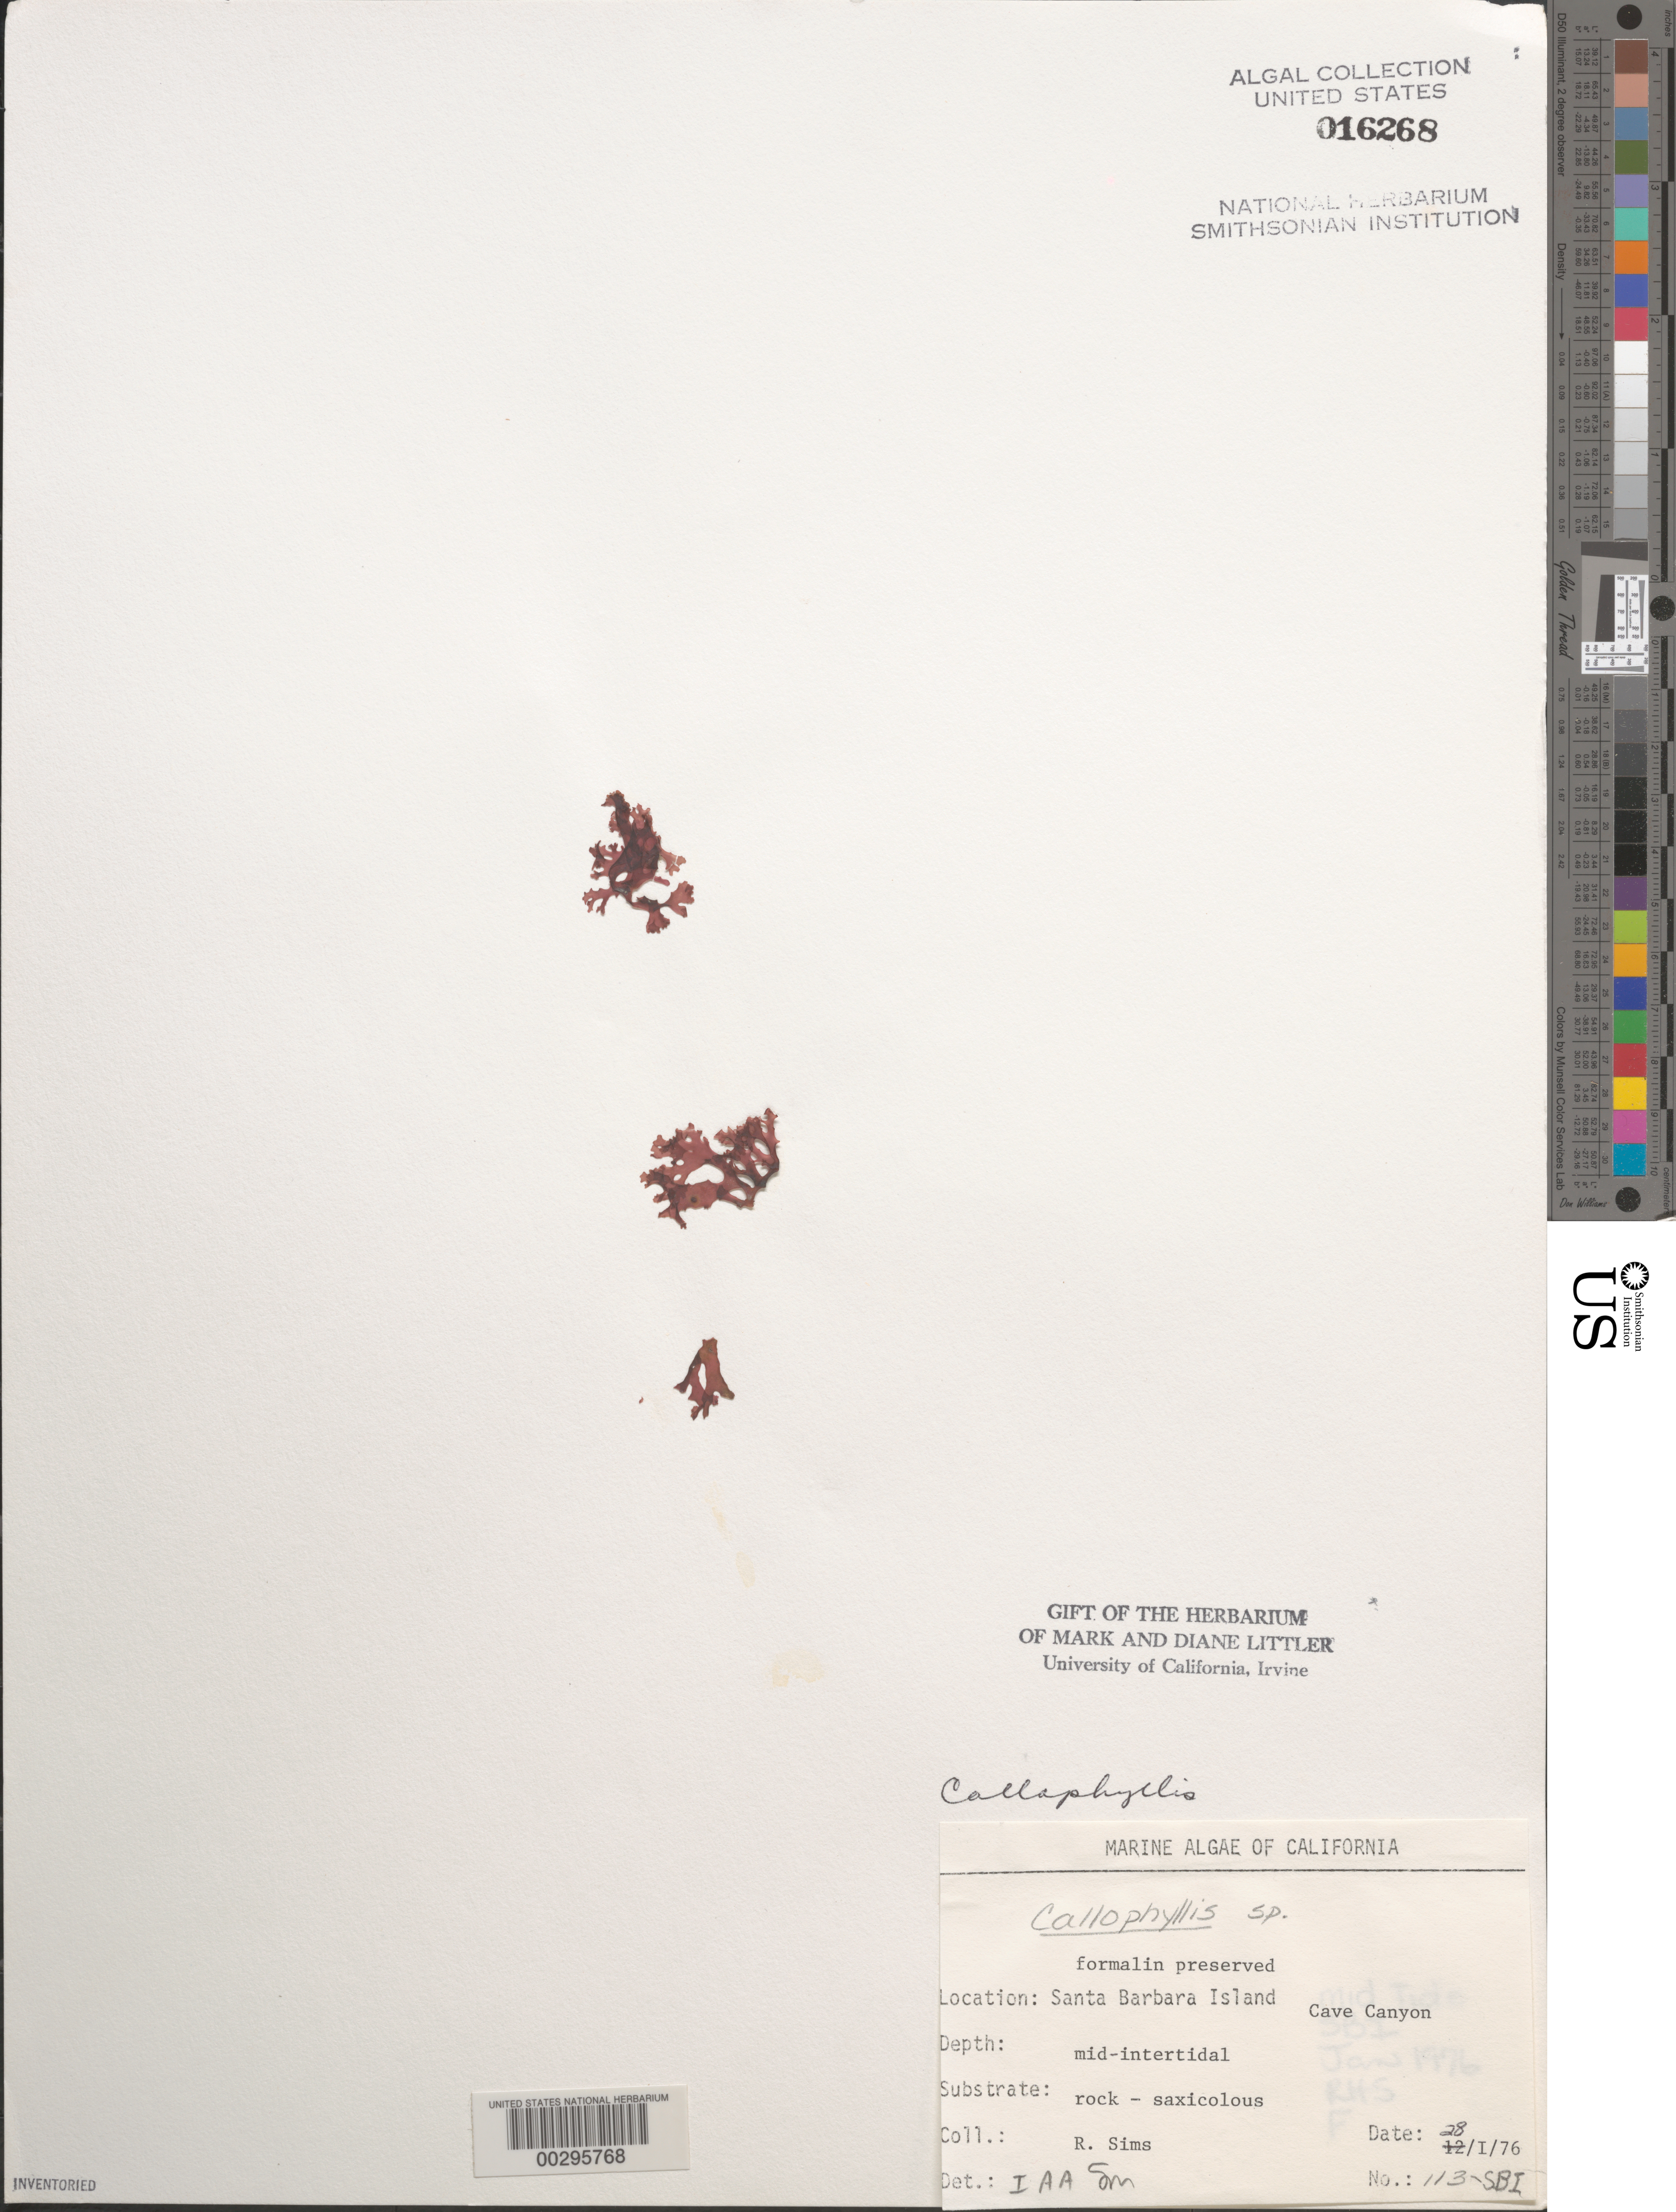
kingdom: Plantae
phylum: Rhodophyta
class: Florideophyceae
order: Gigartinales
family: Kallymeniaceae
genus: Callophyllis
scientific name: Callophyllis sp.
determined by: Abbott, I. A.; Murray, S. N.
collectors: R. H. Sims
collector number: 113-SBI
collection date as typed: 28 Jan 1976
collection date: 1976-01-28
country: United States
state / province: California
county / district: Santa Barbara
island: Santa Barbara Island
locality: Cave Canyon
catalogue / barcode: US 16268